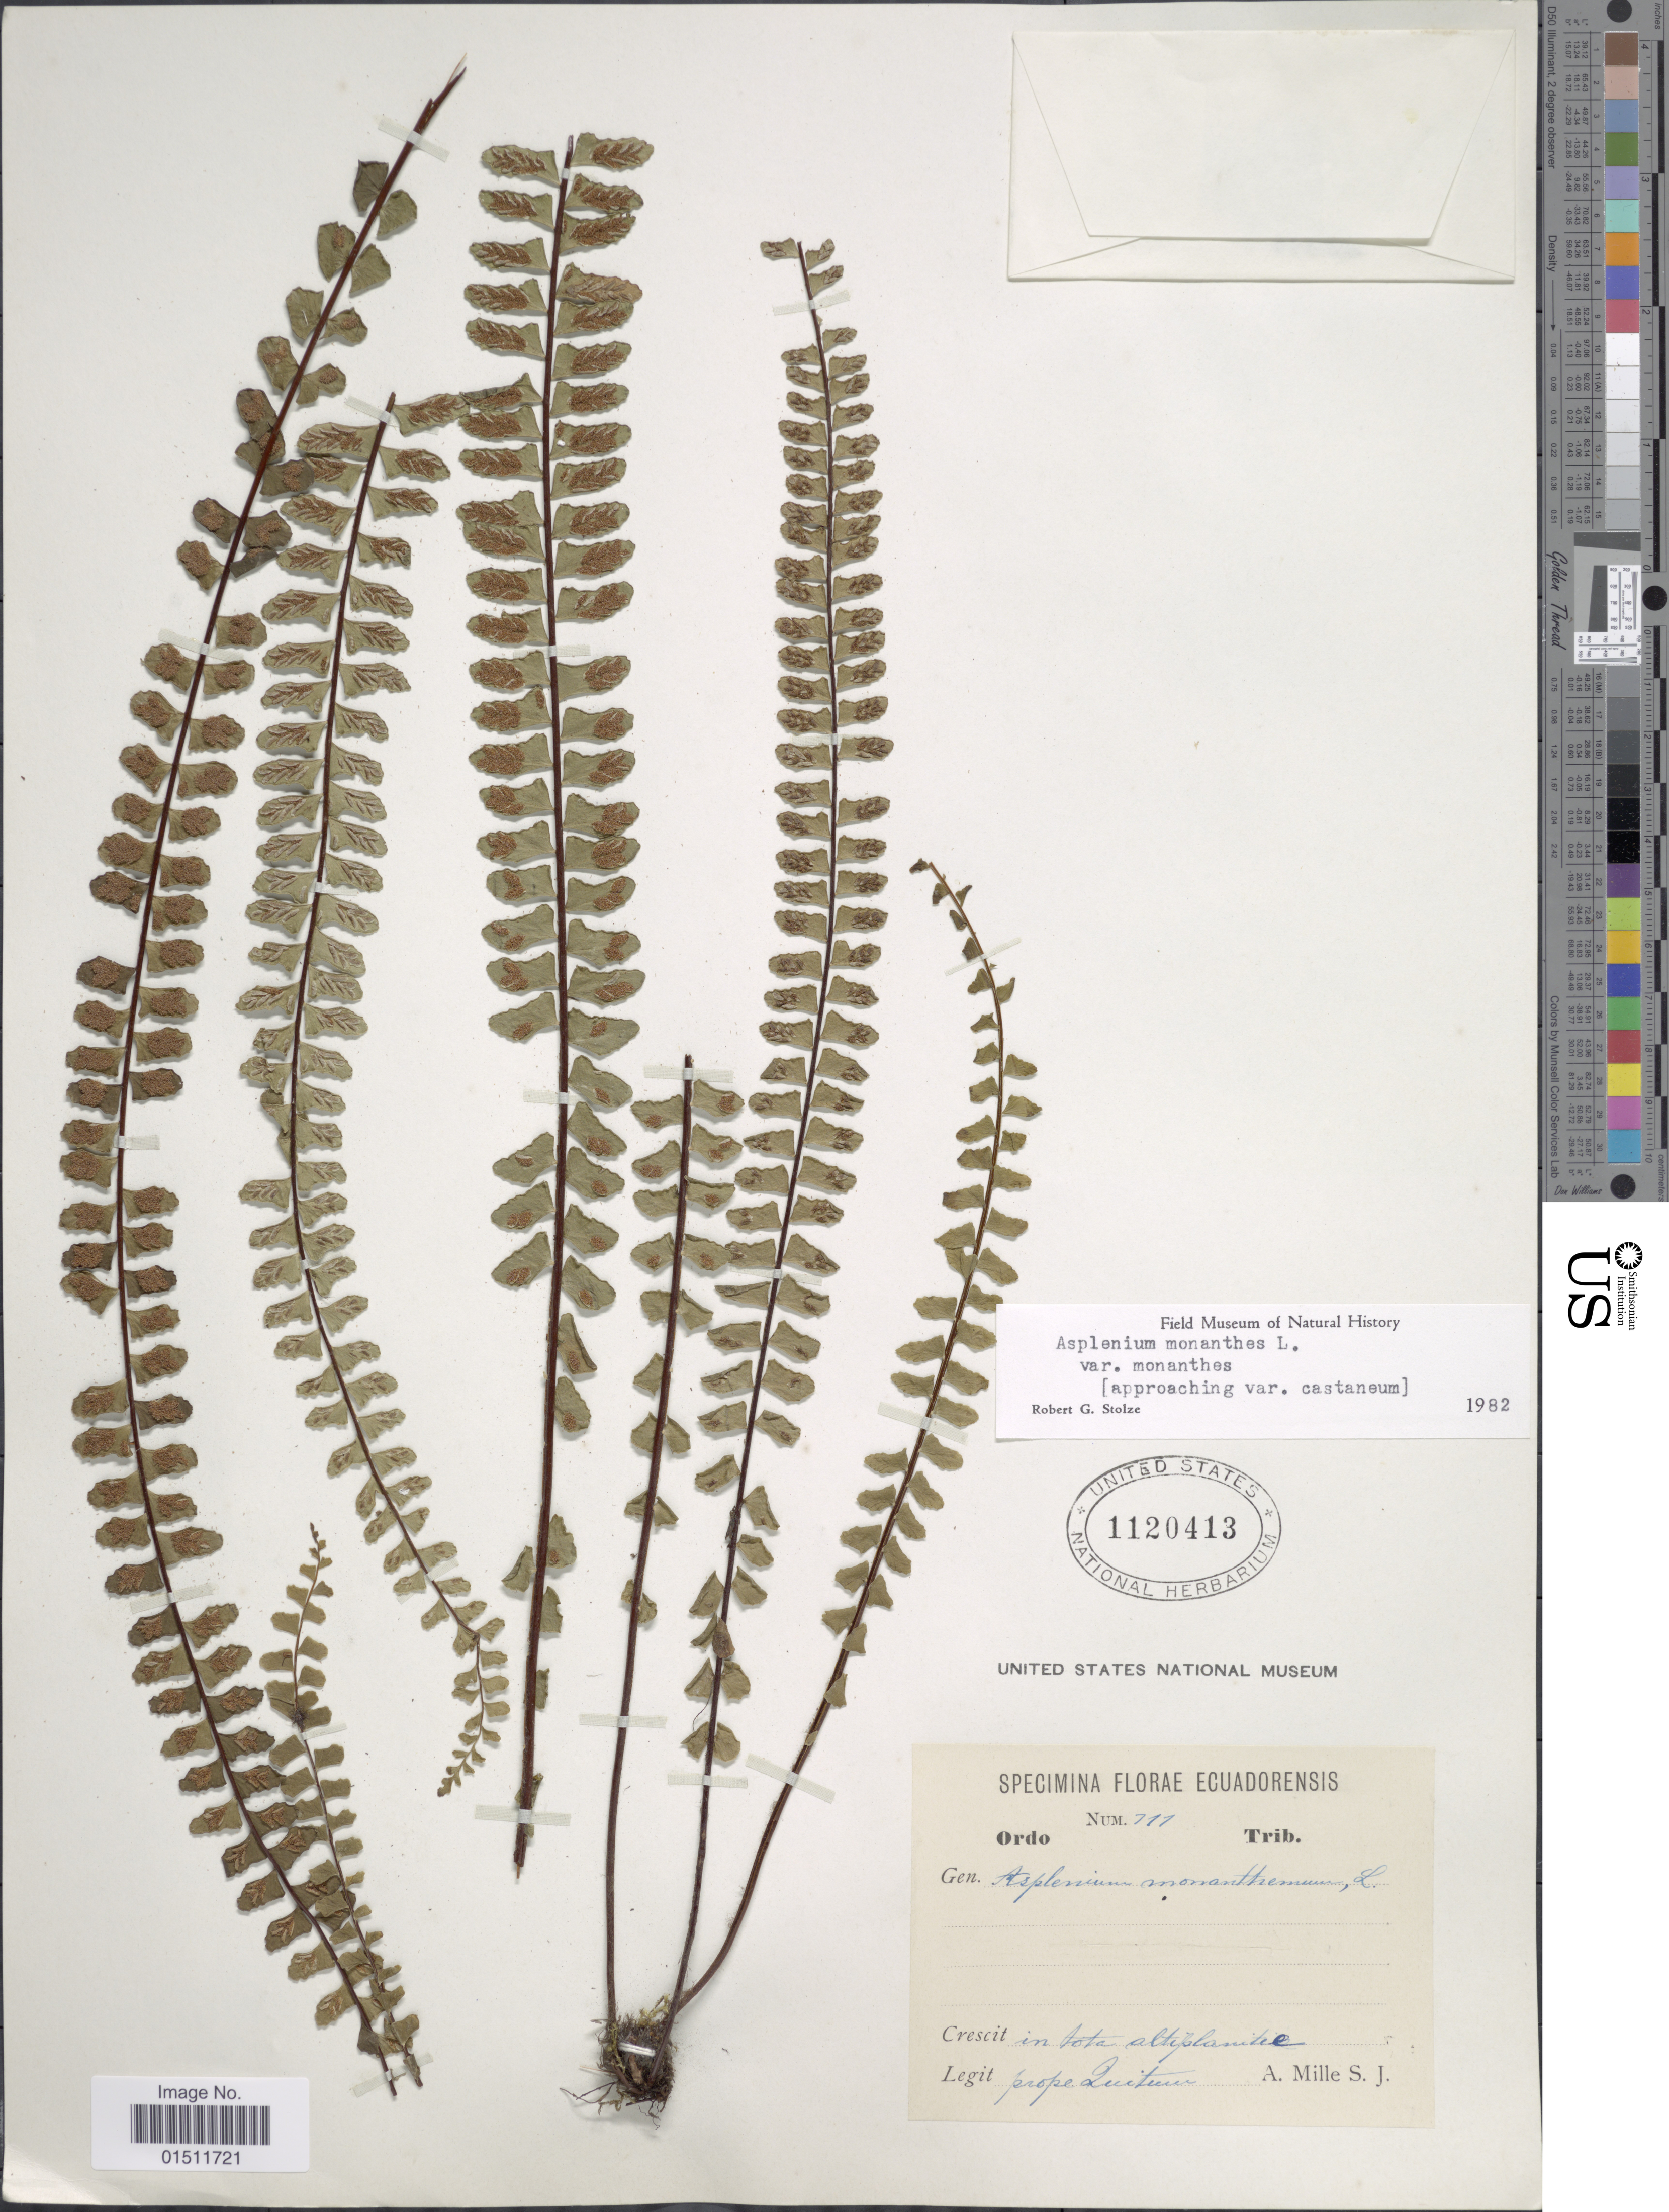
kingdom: Plantae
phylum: Tracheophyta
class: Polypodiopsida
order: Polypodiales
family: Aspleniaceae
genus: Asplenium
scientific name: Asplenium monanthes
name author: L.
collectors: A. Mille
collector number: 111*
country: Ecuador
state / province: Pichincha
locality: Prope Quitum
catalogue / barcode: US 1120413